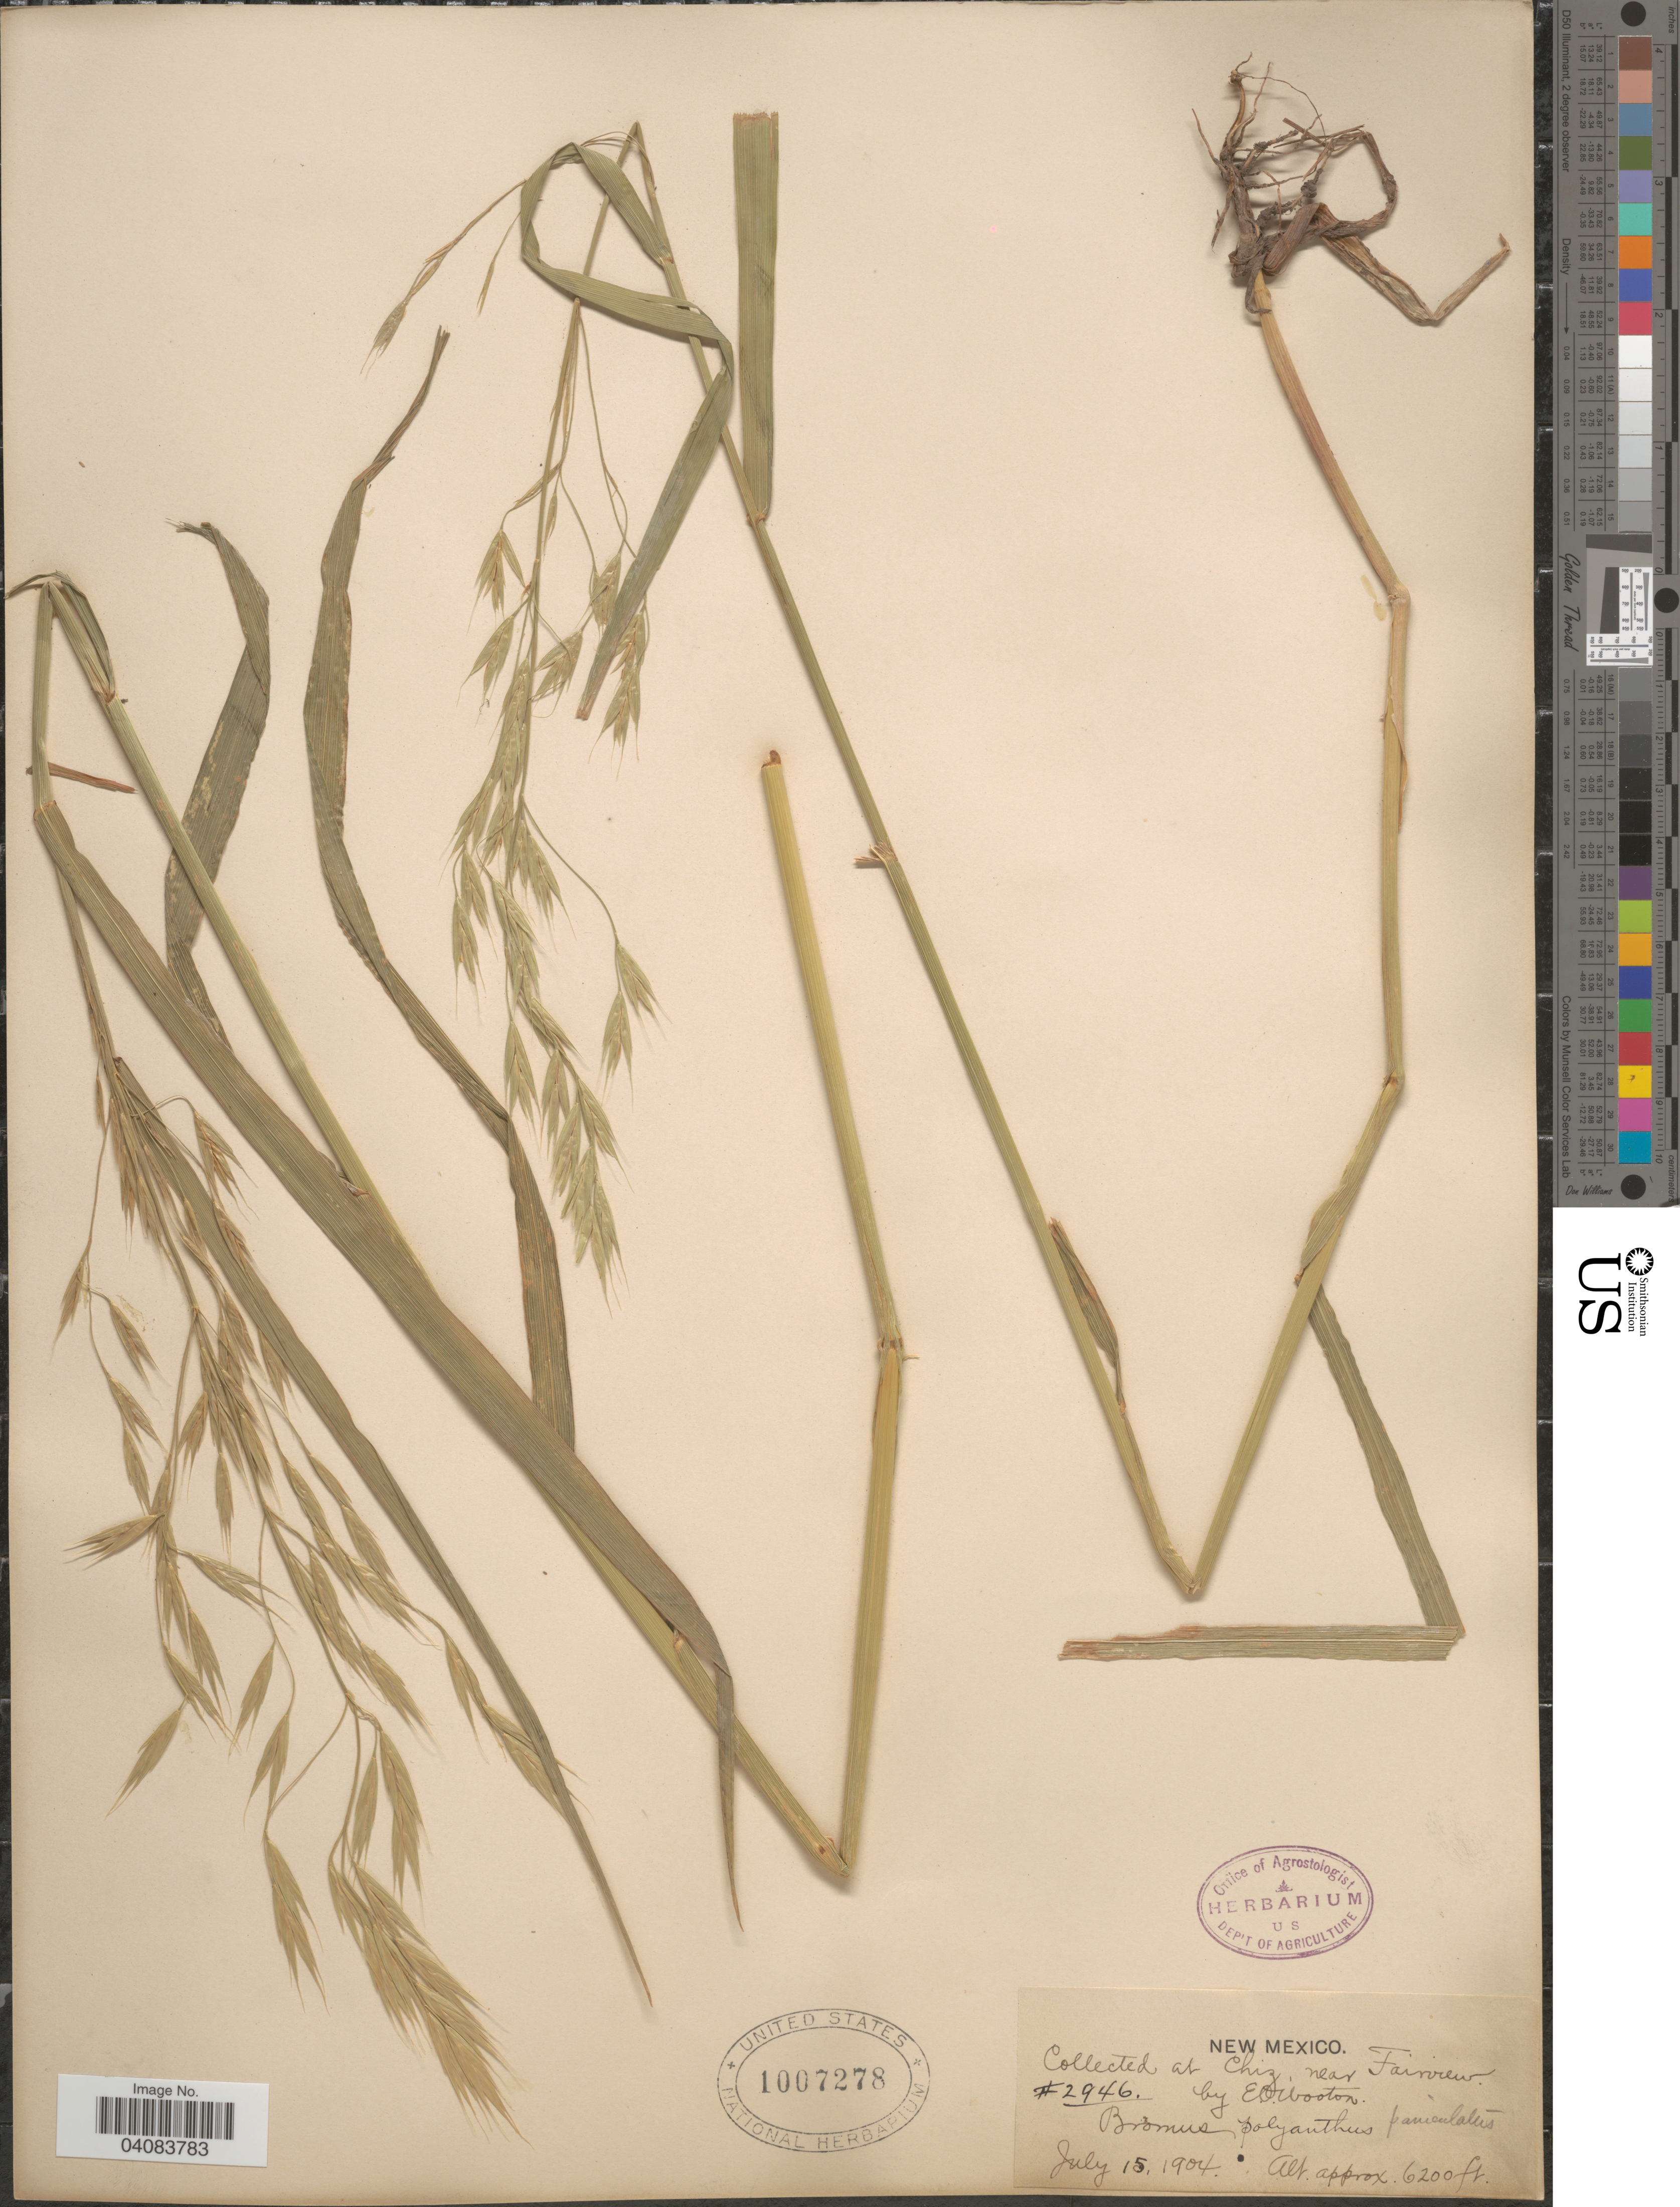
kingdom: Plantae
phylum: Tracheophyta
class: Liliopsida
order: Poales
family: Poaceae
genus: Bromus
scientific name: Bromus polyanthus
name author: Scribn. ex Shear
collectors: E. O. Wooton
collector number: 2946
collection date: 1904-07-15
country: United States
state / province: New Mexico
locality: At Chiz, near Fairview.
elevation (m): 1890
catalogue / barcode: US 1007278